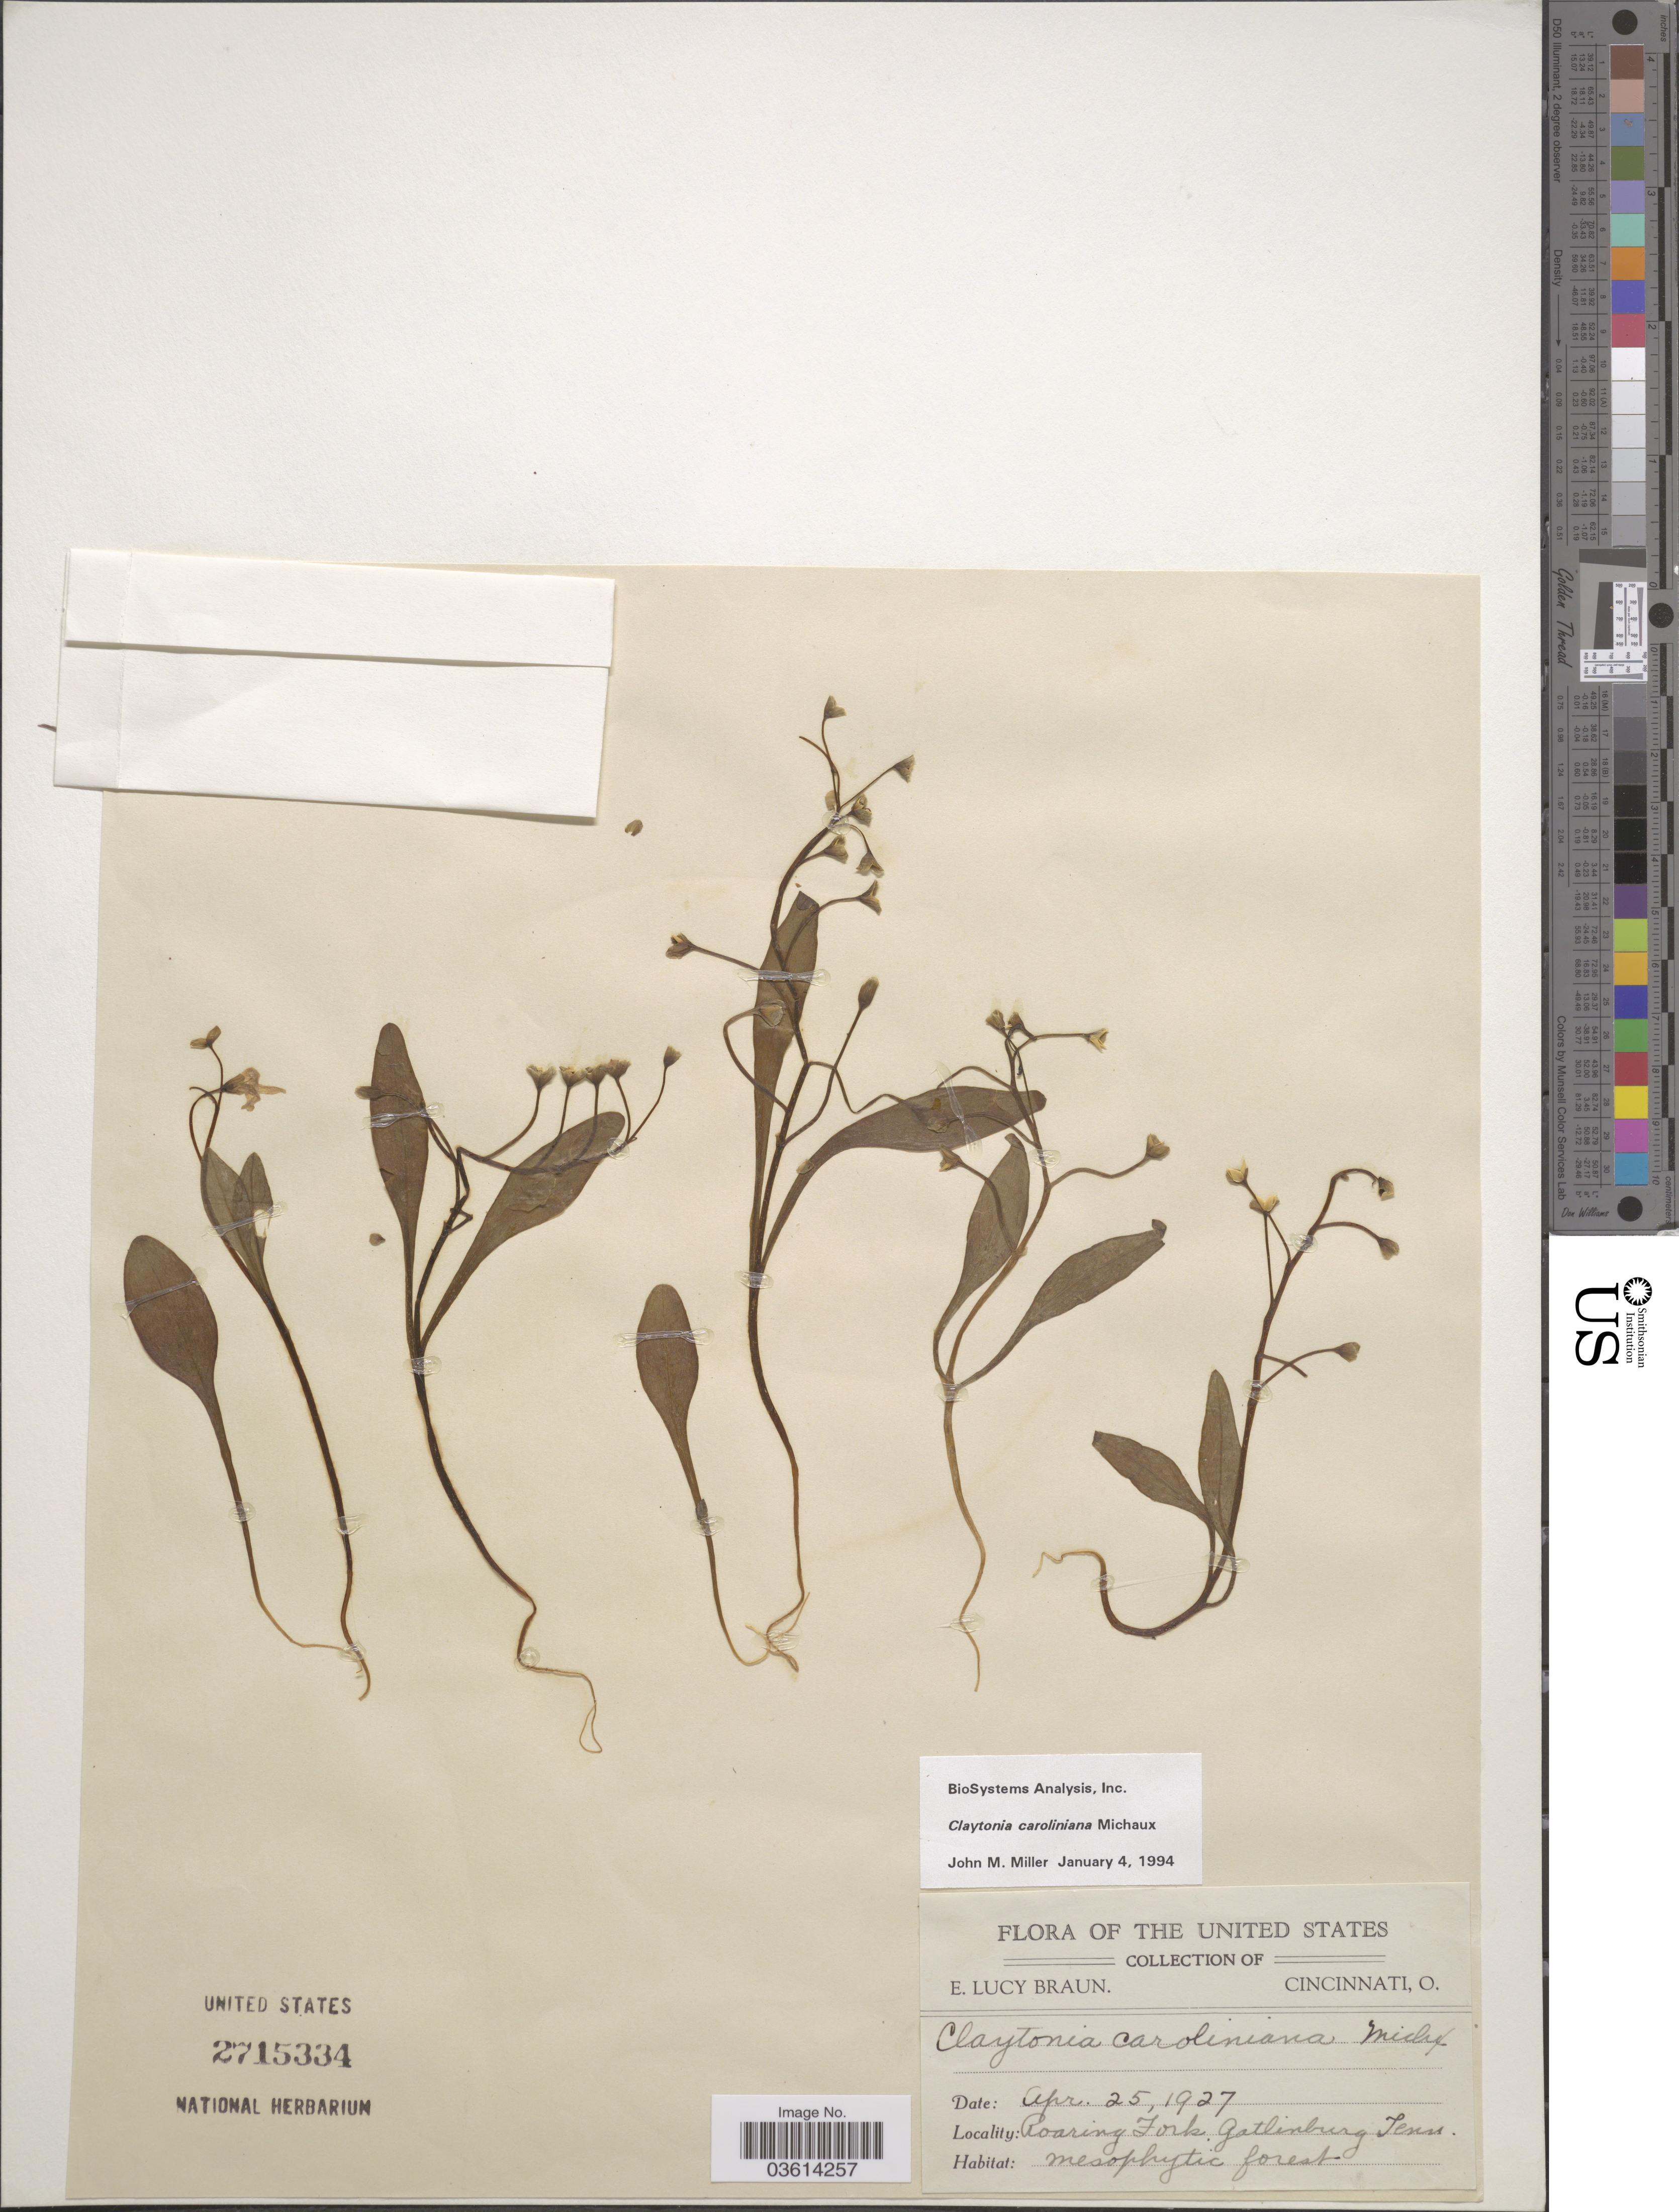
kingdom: Plantae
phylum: Tracheophyta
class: Magnoliopsida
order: Caryophyllales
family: Montiaceae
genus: Claytonia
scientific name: Claytonia caroliniana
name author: Michx.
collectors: E. L. Braun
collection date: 1927-04-25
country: United States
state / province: Tennessee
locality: Roaring Fork, Gatlinburg.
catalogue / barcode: US 2715334